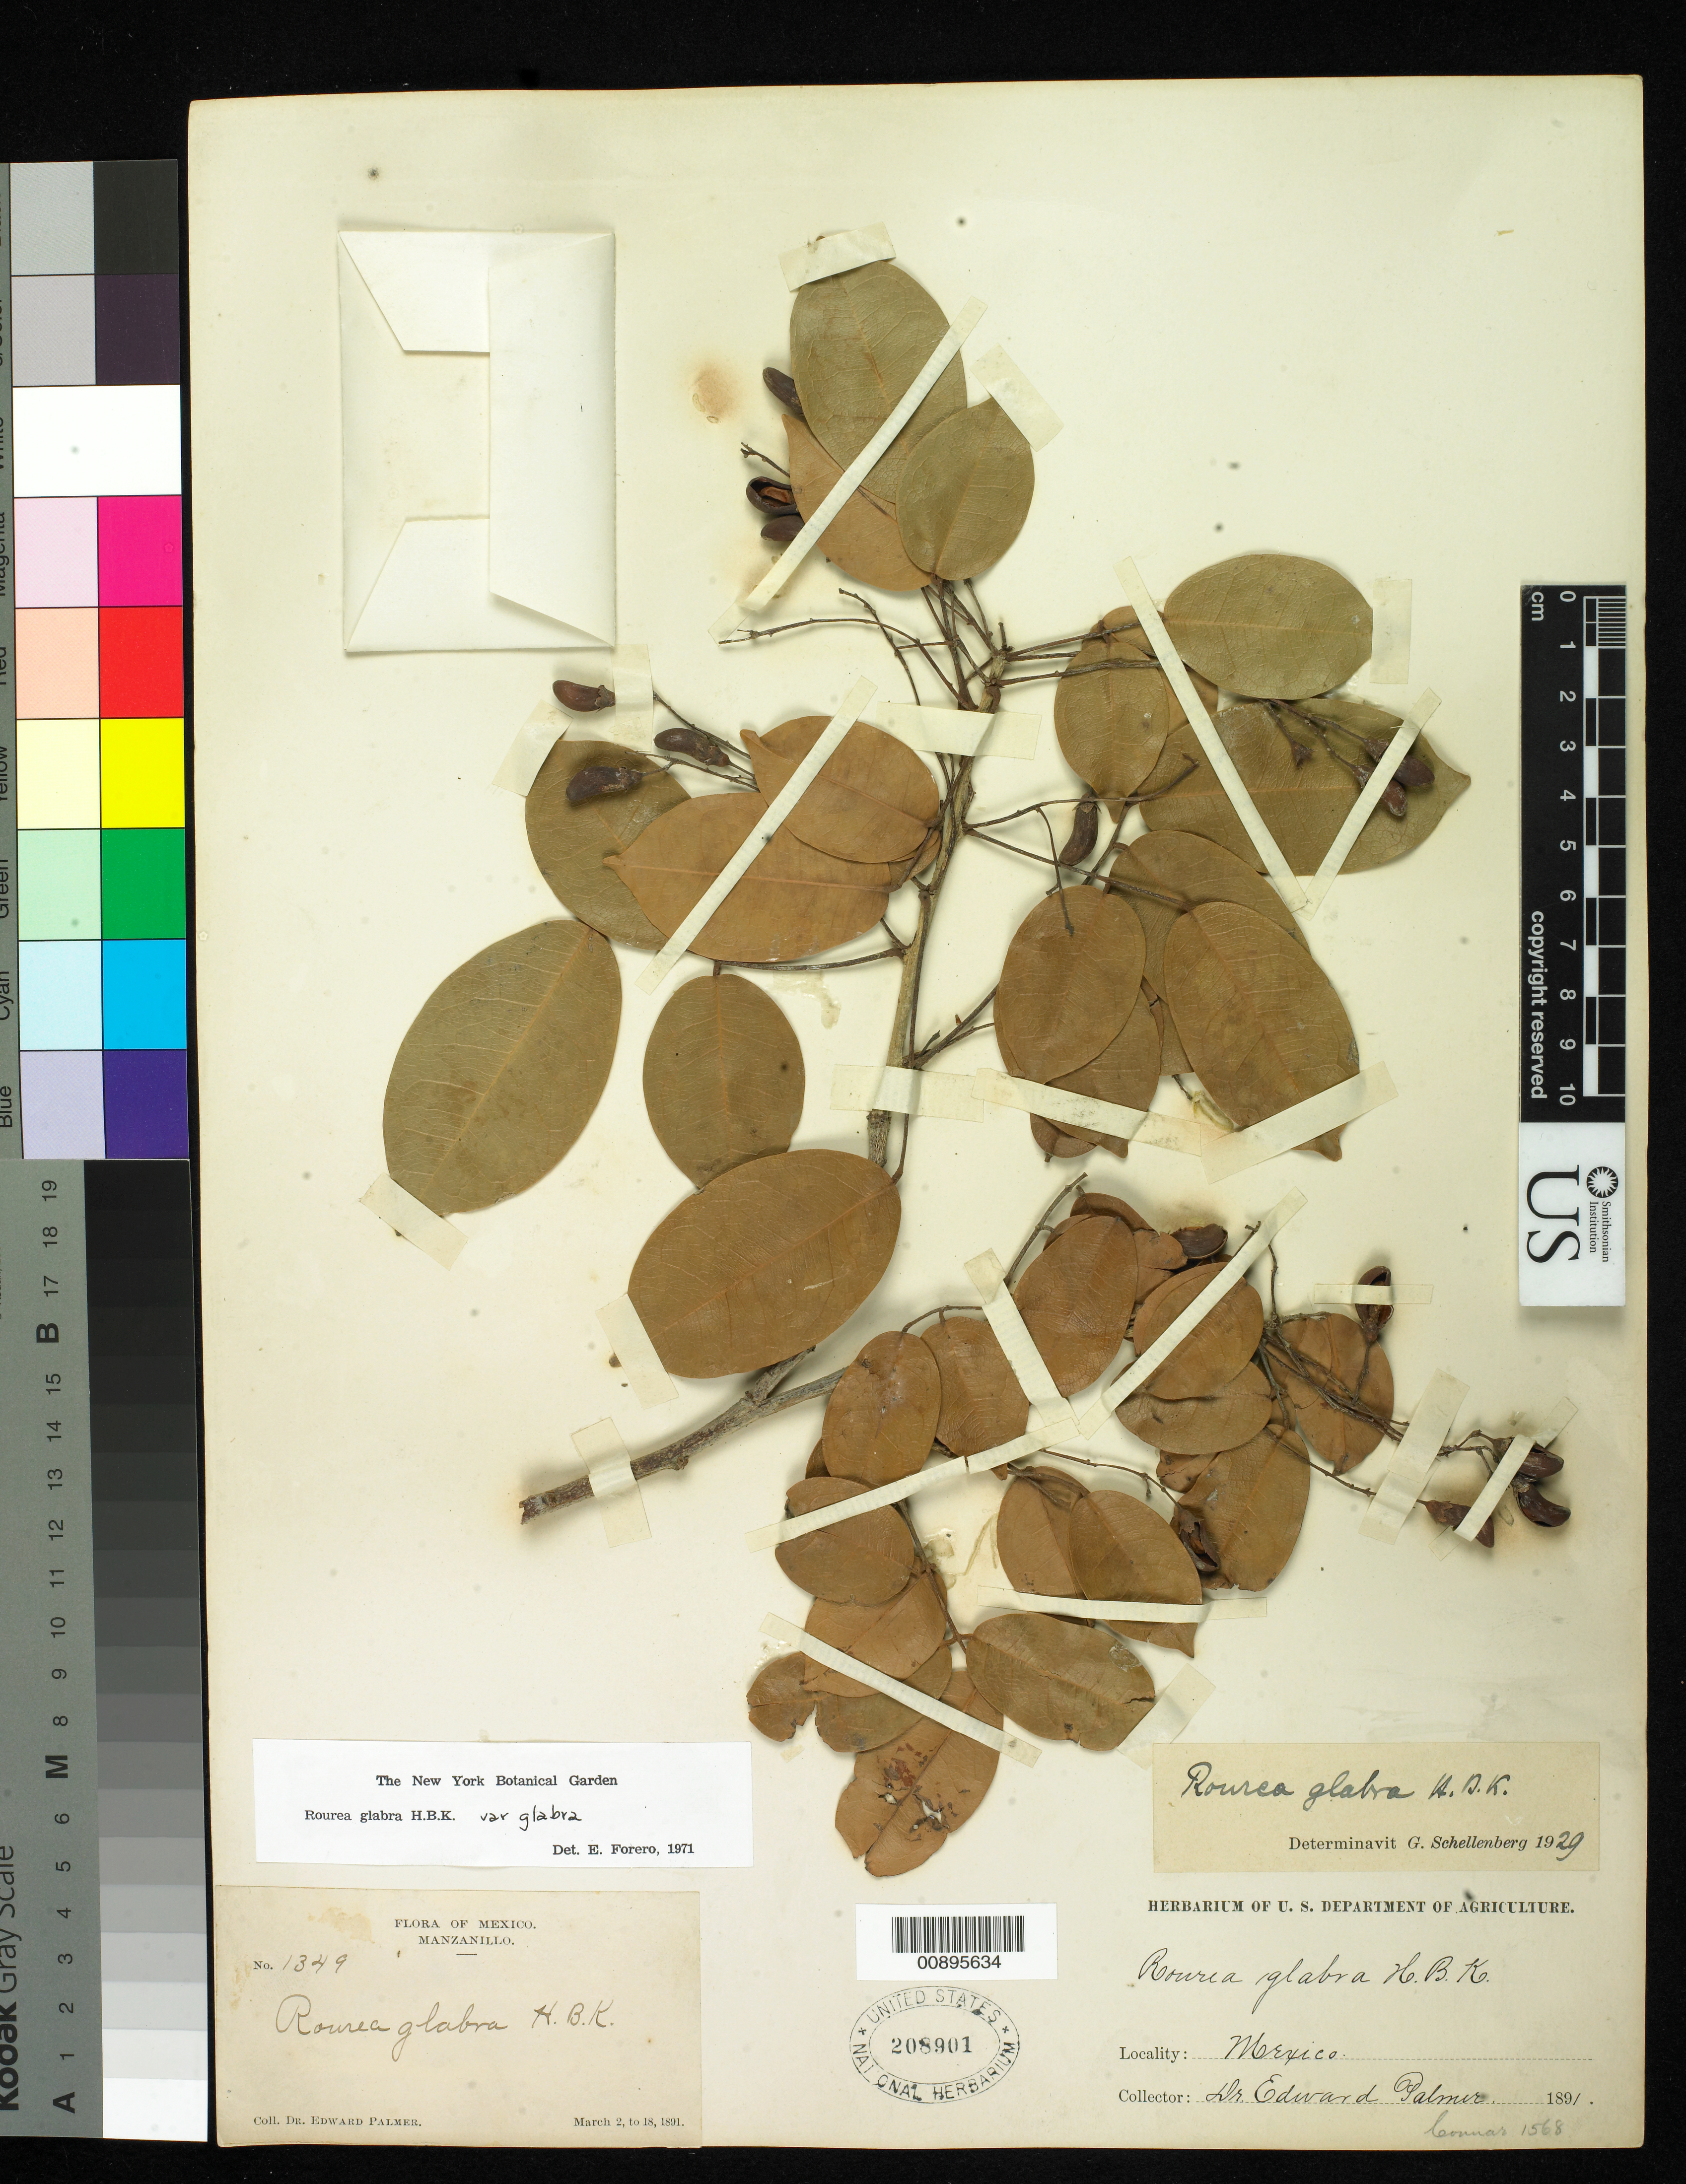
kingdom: Plantae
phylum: Tracheophyta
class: Magnoliopsida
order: Oxalidales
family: Connaraceae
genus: Rourea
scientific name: Rourea glabra var. glabra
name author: Kunth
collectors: E. Palmer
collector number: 1349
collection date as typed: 02 Mar 1891 to 18 Mar 1891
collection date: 1891-03-02/1891-03-18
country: Mexico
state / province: Colima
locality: Manzanillo, Colima.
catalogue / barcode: US 208901